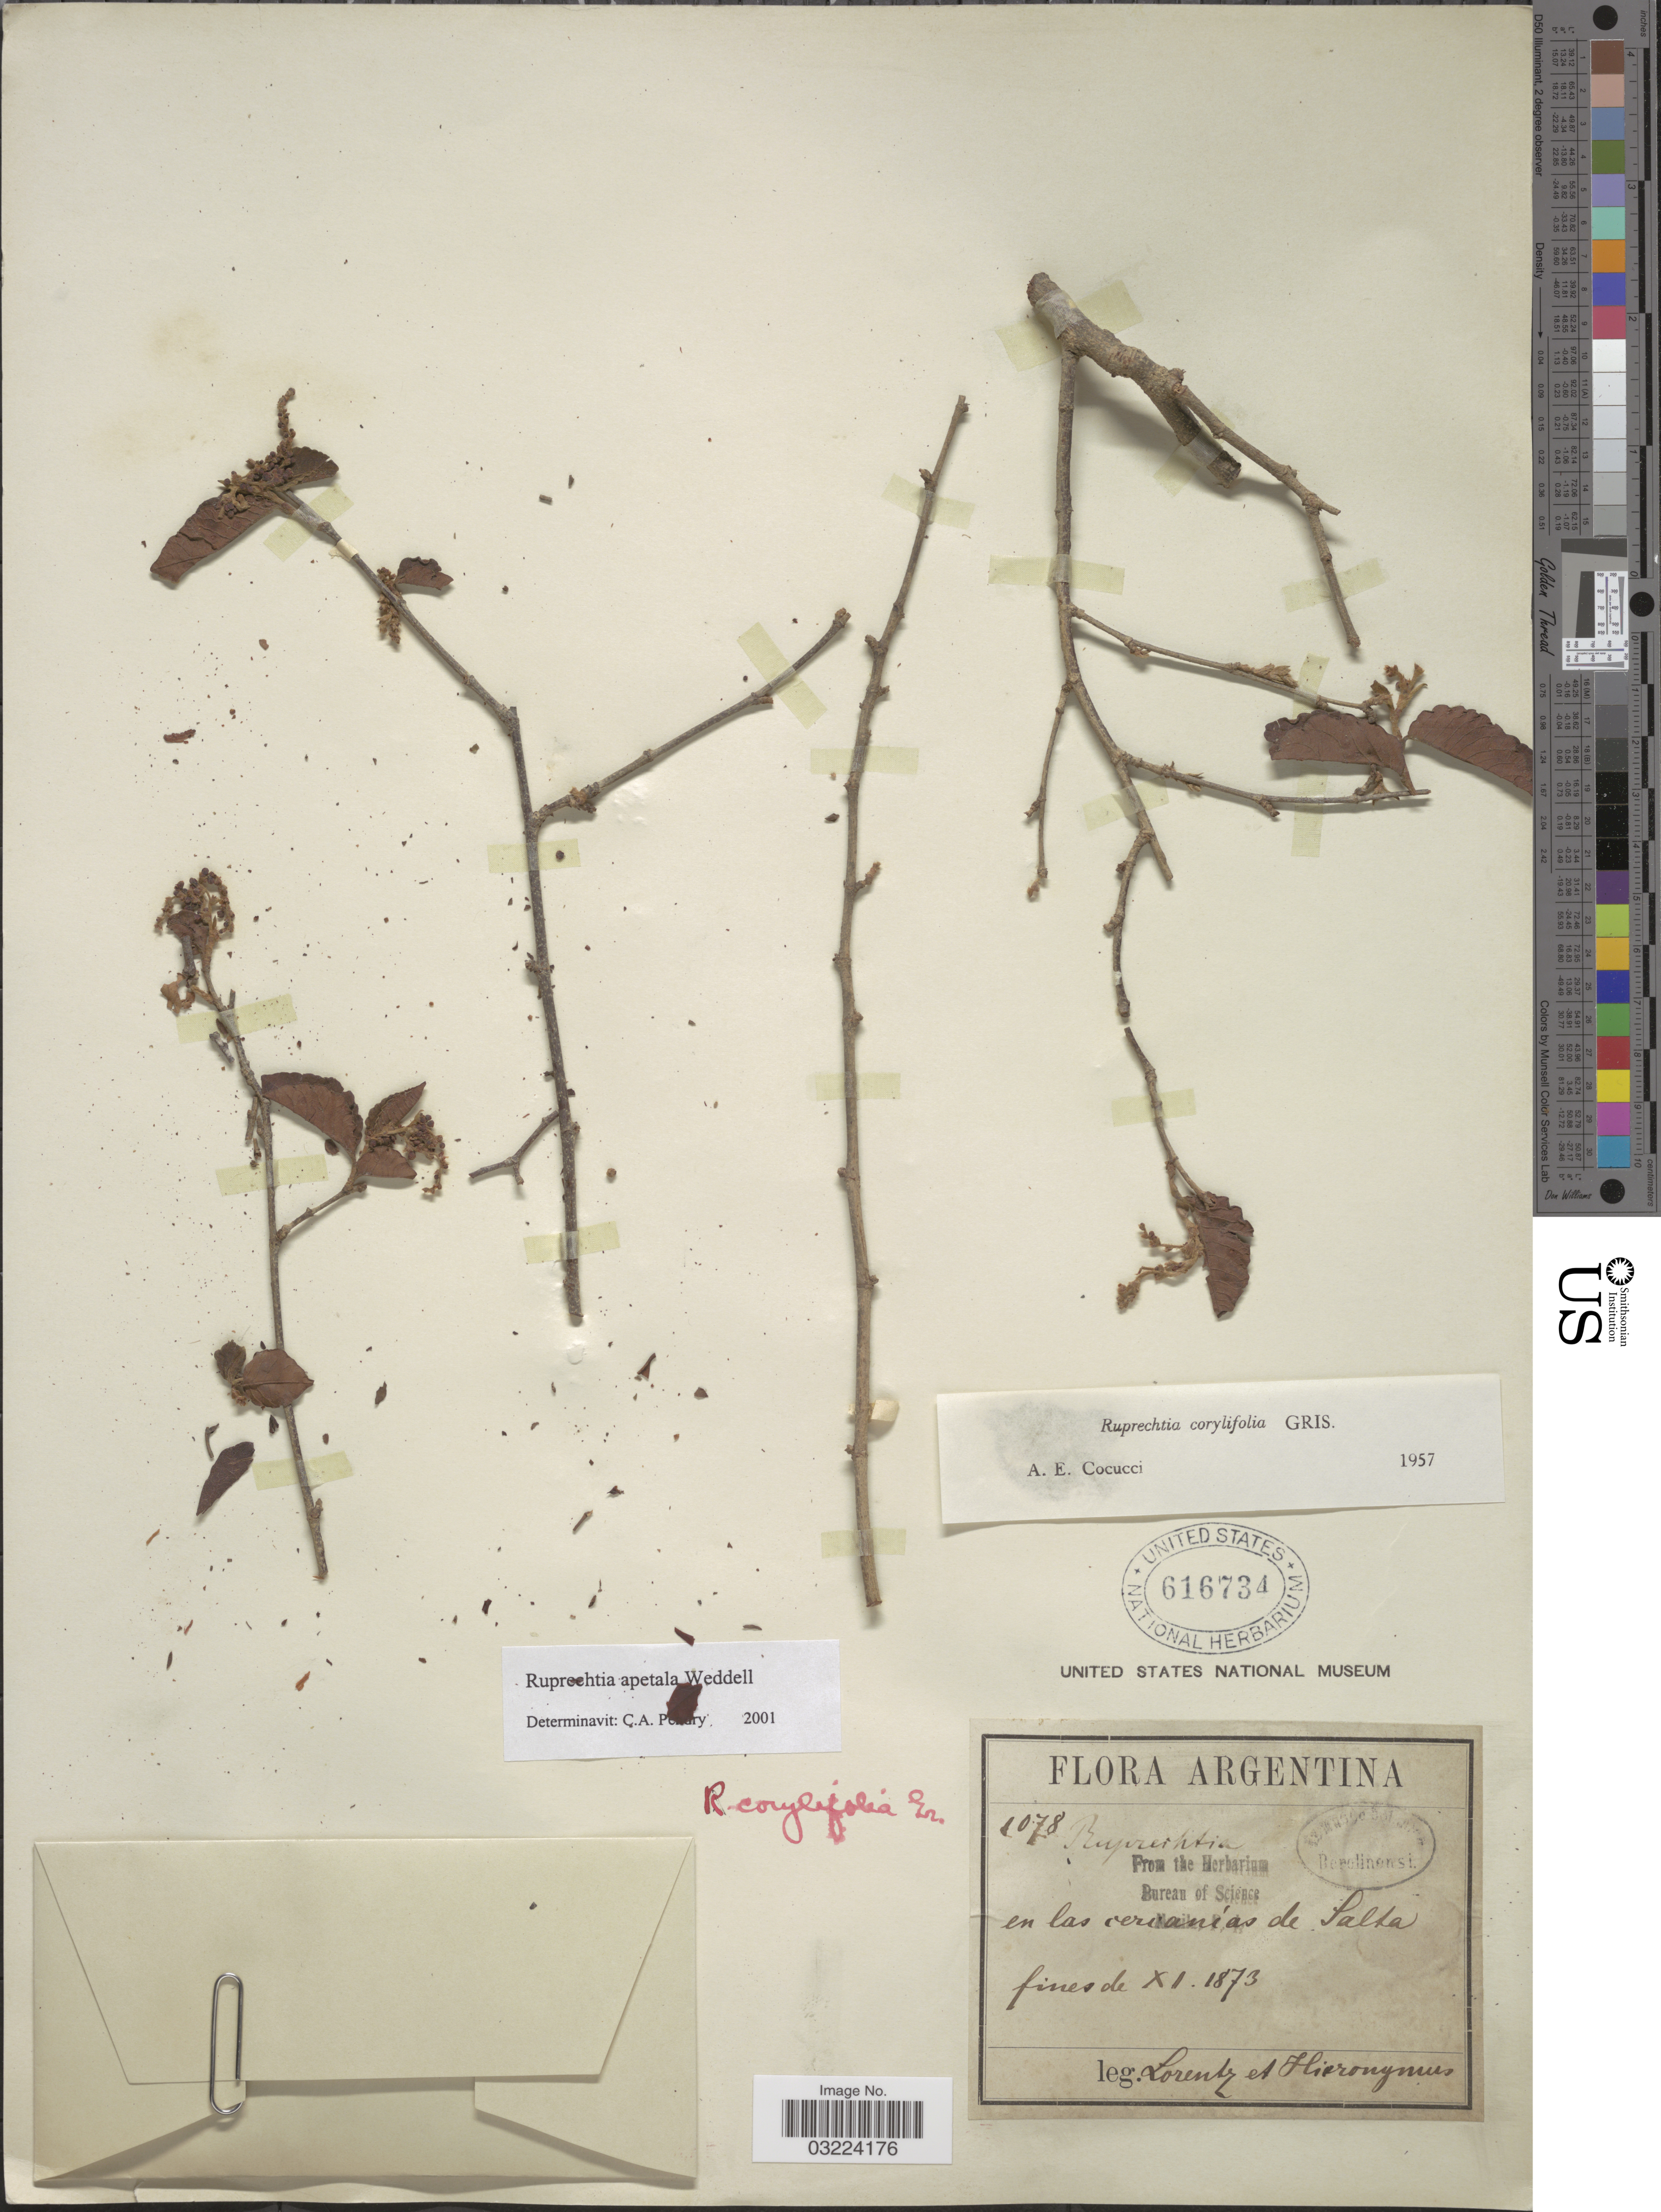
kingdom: Plantae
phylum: Tracheophyta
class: Magnoliopsida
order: Caryophyllales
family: Polygonaceae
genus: Ruprechtia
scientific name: Ruprechtia apetala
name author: Wedd.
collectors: -. Lorentz & G. H. Hieronymus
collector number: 1078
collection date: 1873-11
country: Argentina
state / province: Salta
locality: En las cercanías de Salta.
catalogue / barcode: US 616734